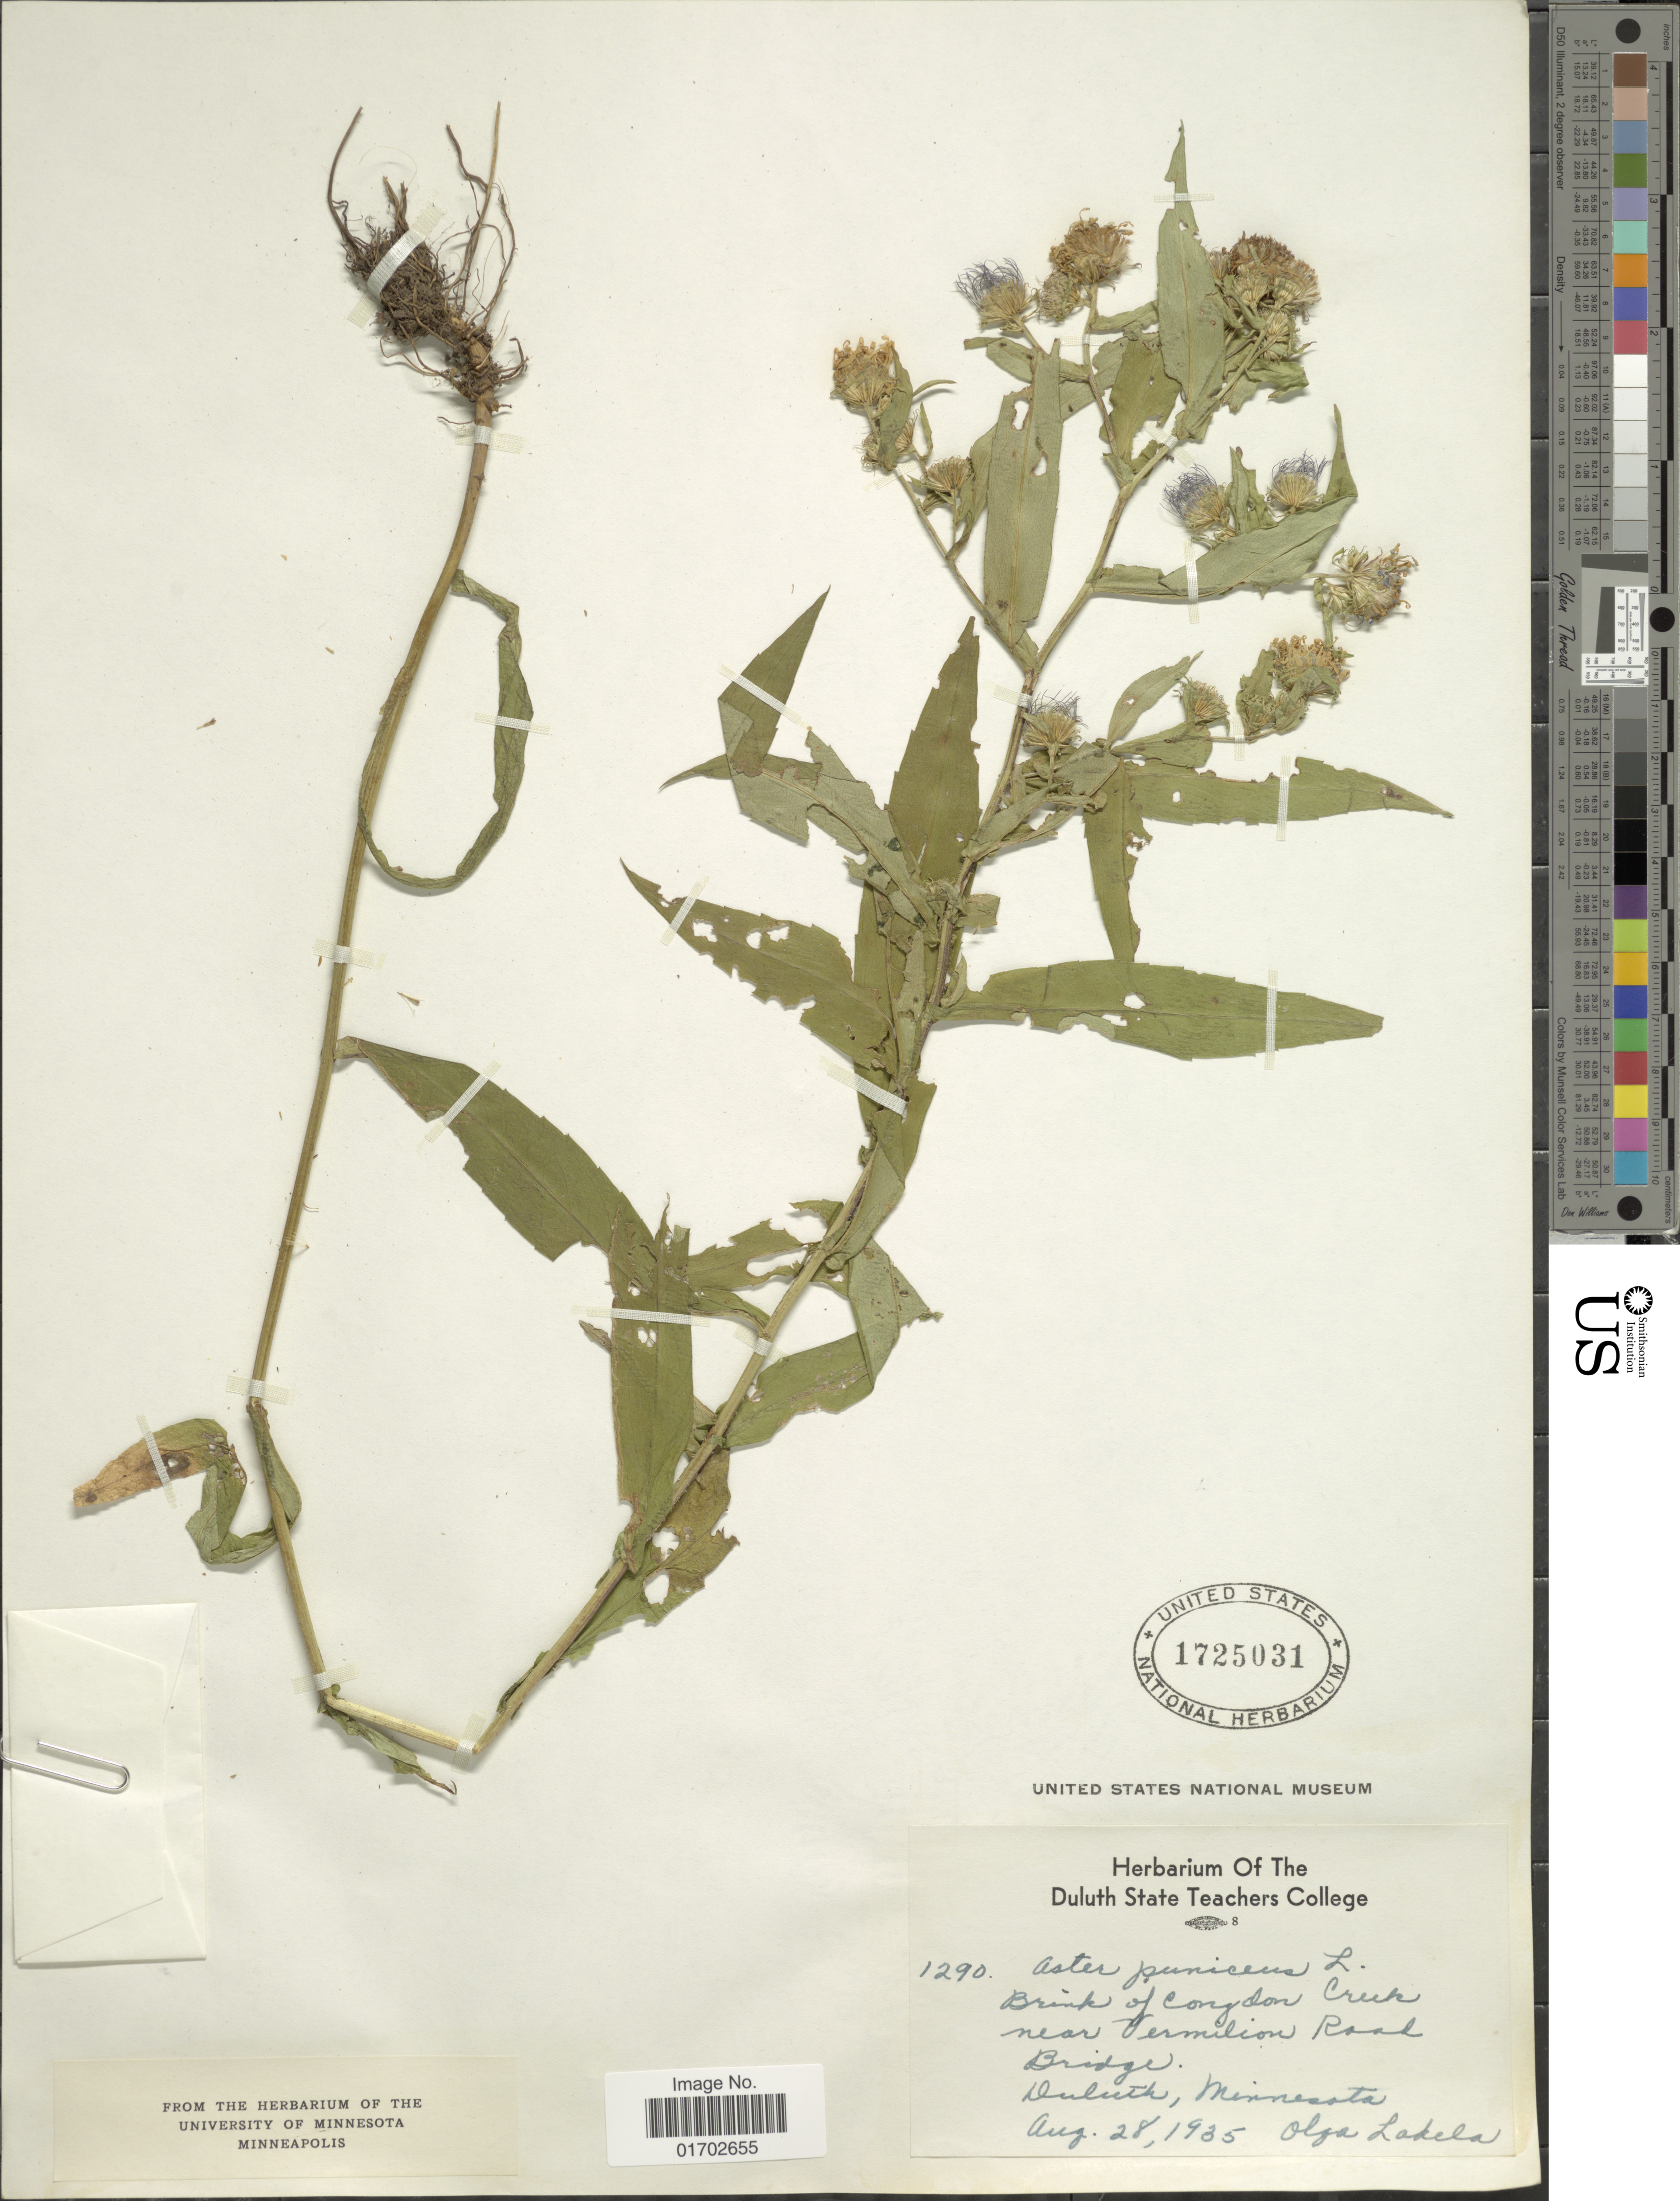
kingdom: Plantae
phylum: Tracheophyta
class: Magnoliopsida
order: Asterales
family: Asteraceae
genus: Symphyotrichum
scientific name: Symphyotrichum puniceum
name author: (L.) Á. Löve & D. Löve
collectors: O. K. Lakela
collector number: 1290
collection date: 1935-08-28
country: United States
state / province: Minnesota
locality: Brink of Congdon Creek near Vermilion Road Bridge, Duluth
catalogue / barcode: US 1725031